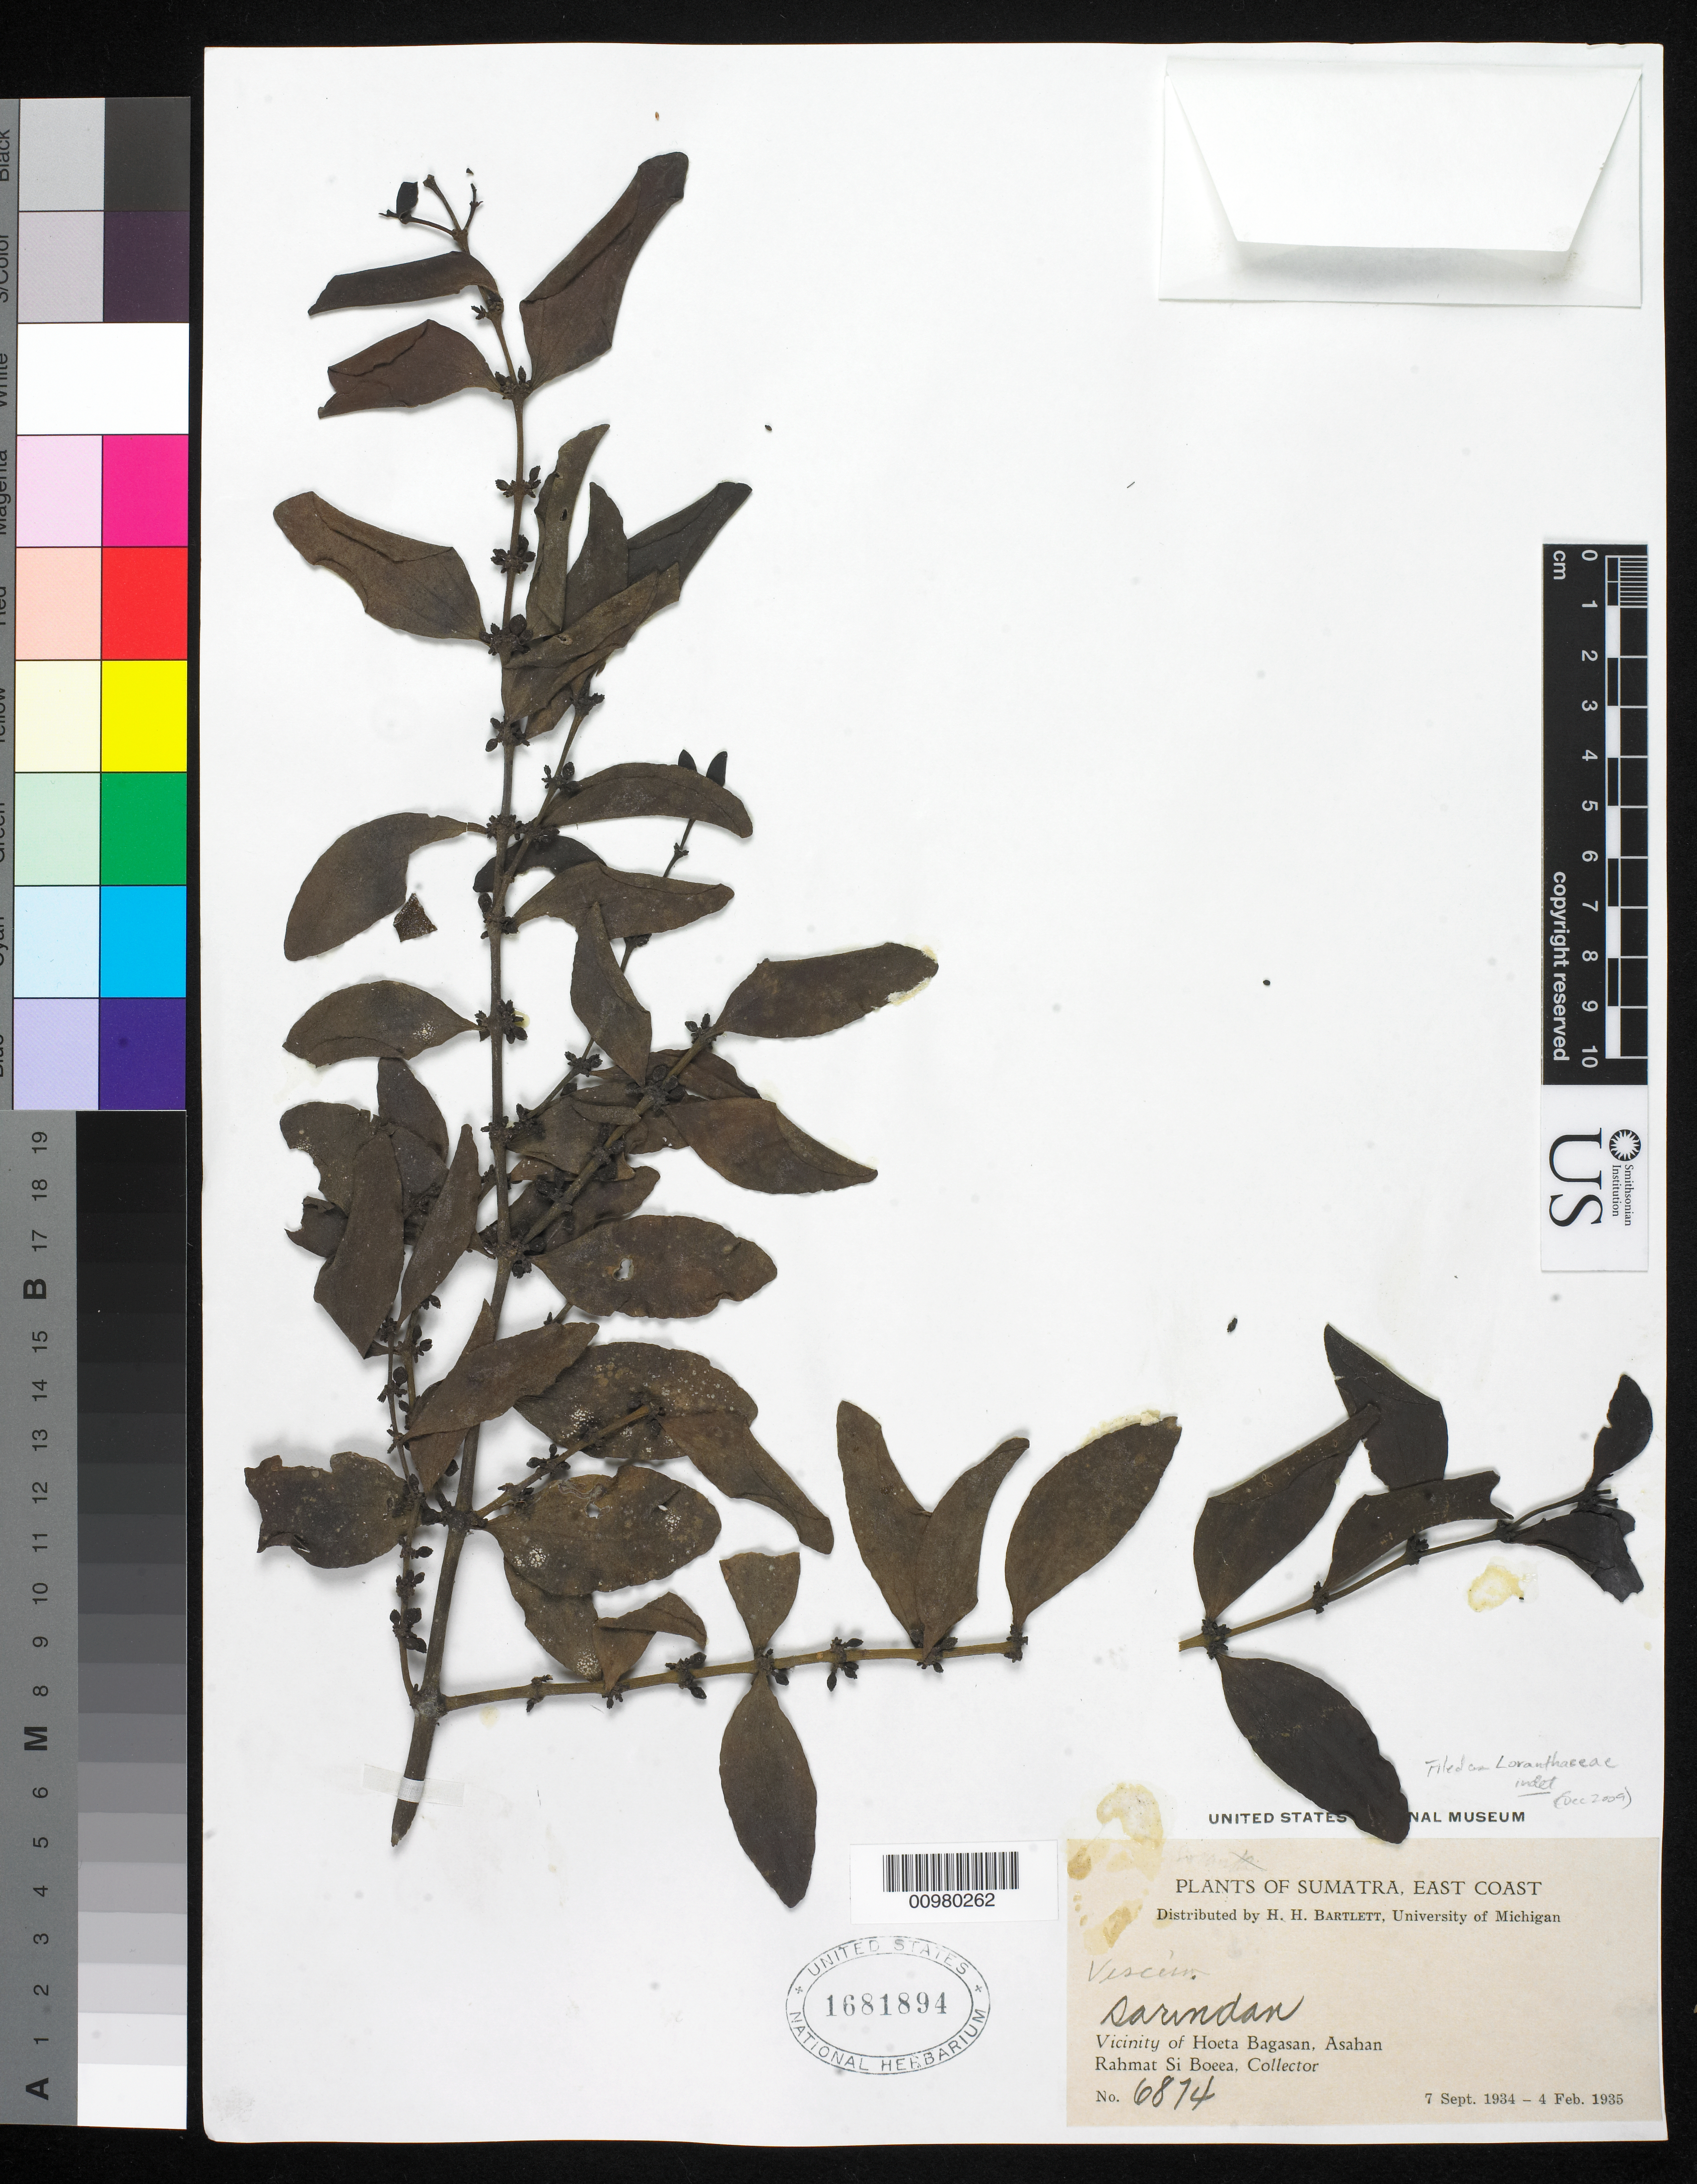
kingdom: Plantae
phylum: Tracheophyta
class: Magnoliopsida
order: Santalales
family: Loranthaceae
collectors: Rahmat Si Boeea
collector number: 6874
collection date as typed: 07 Sep 1934 to 04 Feb 1935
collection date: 1934-09-07/1935-02-04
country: Indonesia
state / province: Sumatra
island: Sumatra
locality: (East Coast) Vicinity of Hoeta Bagasan, Asahan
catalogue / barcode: US 1681894